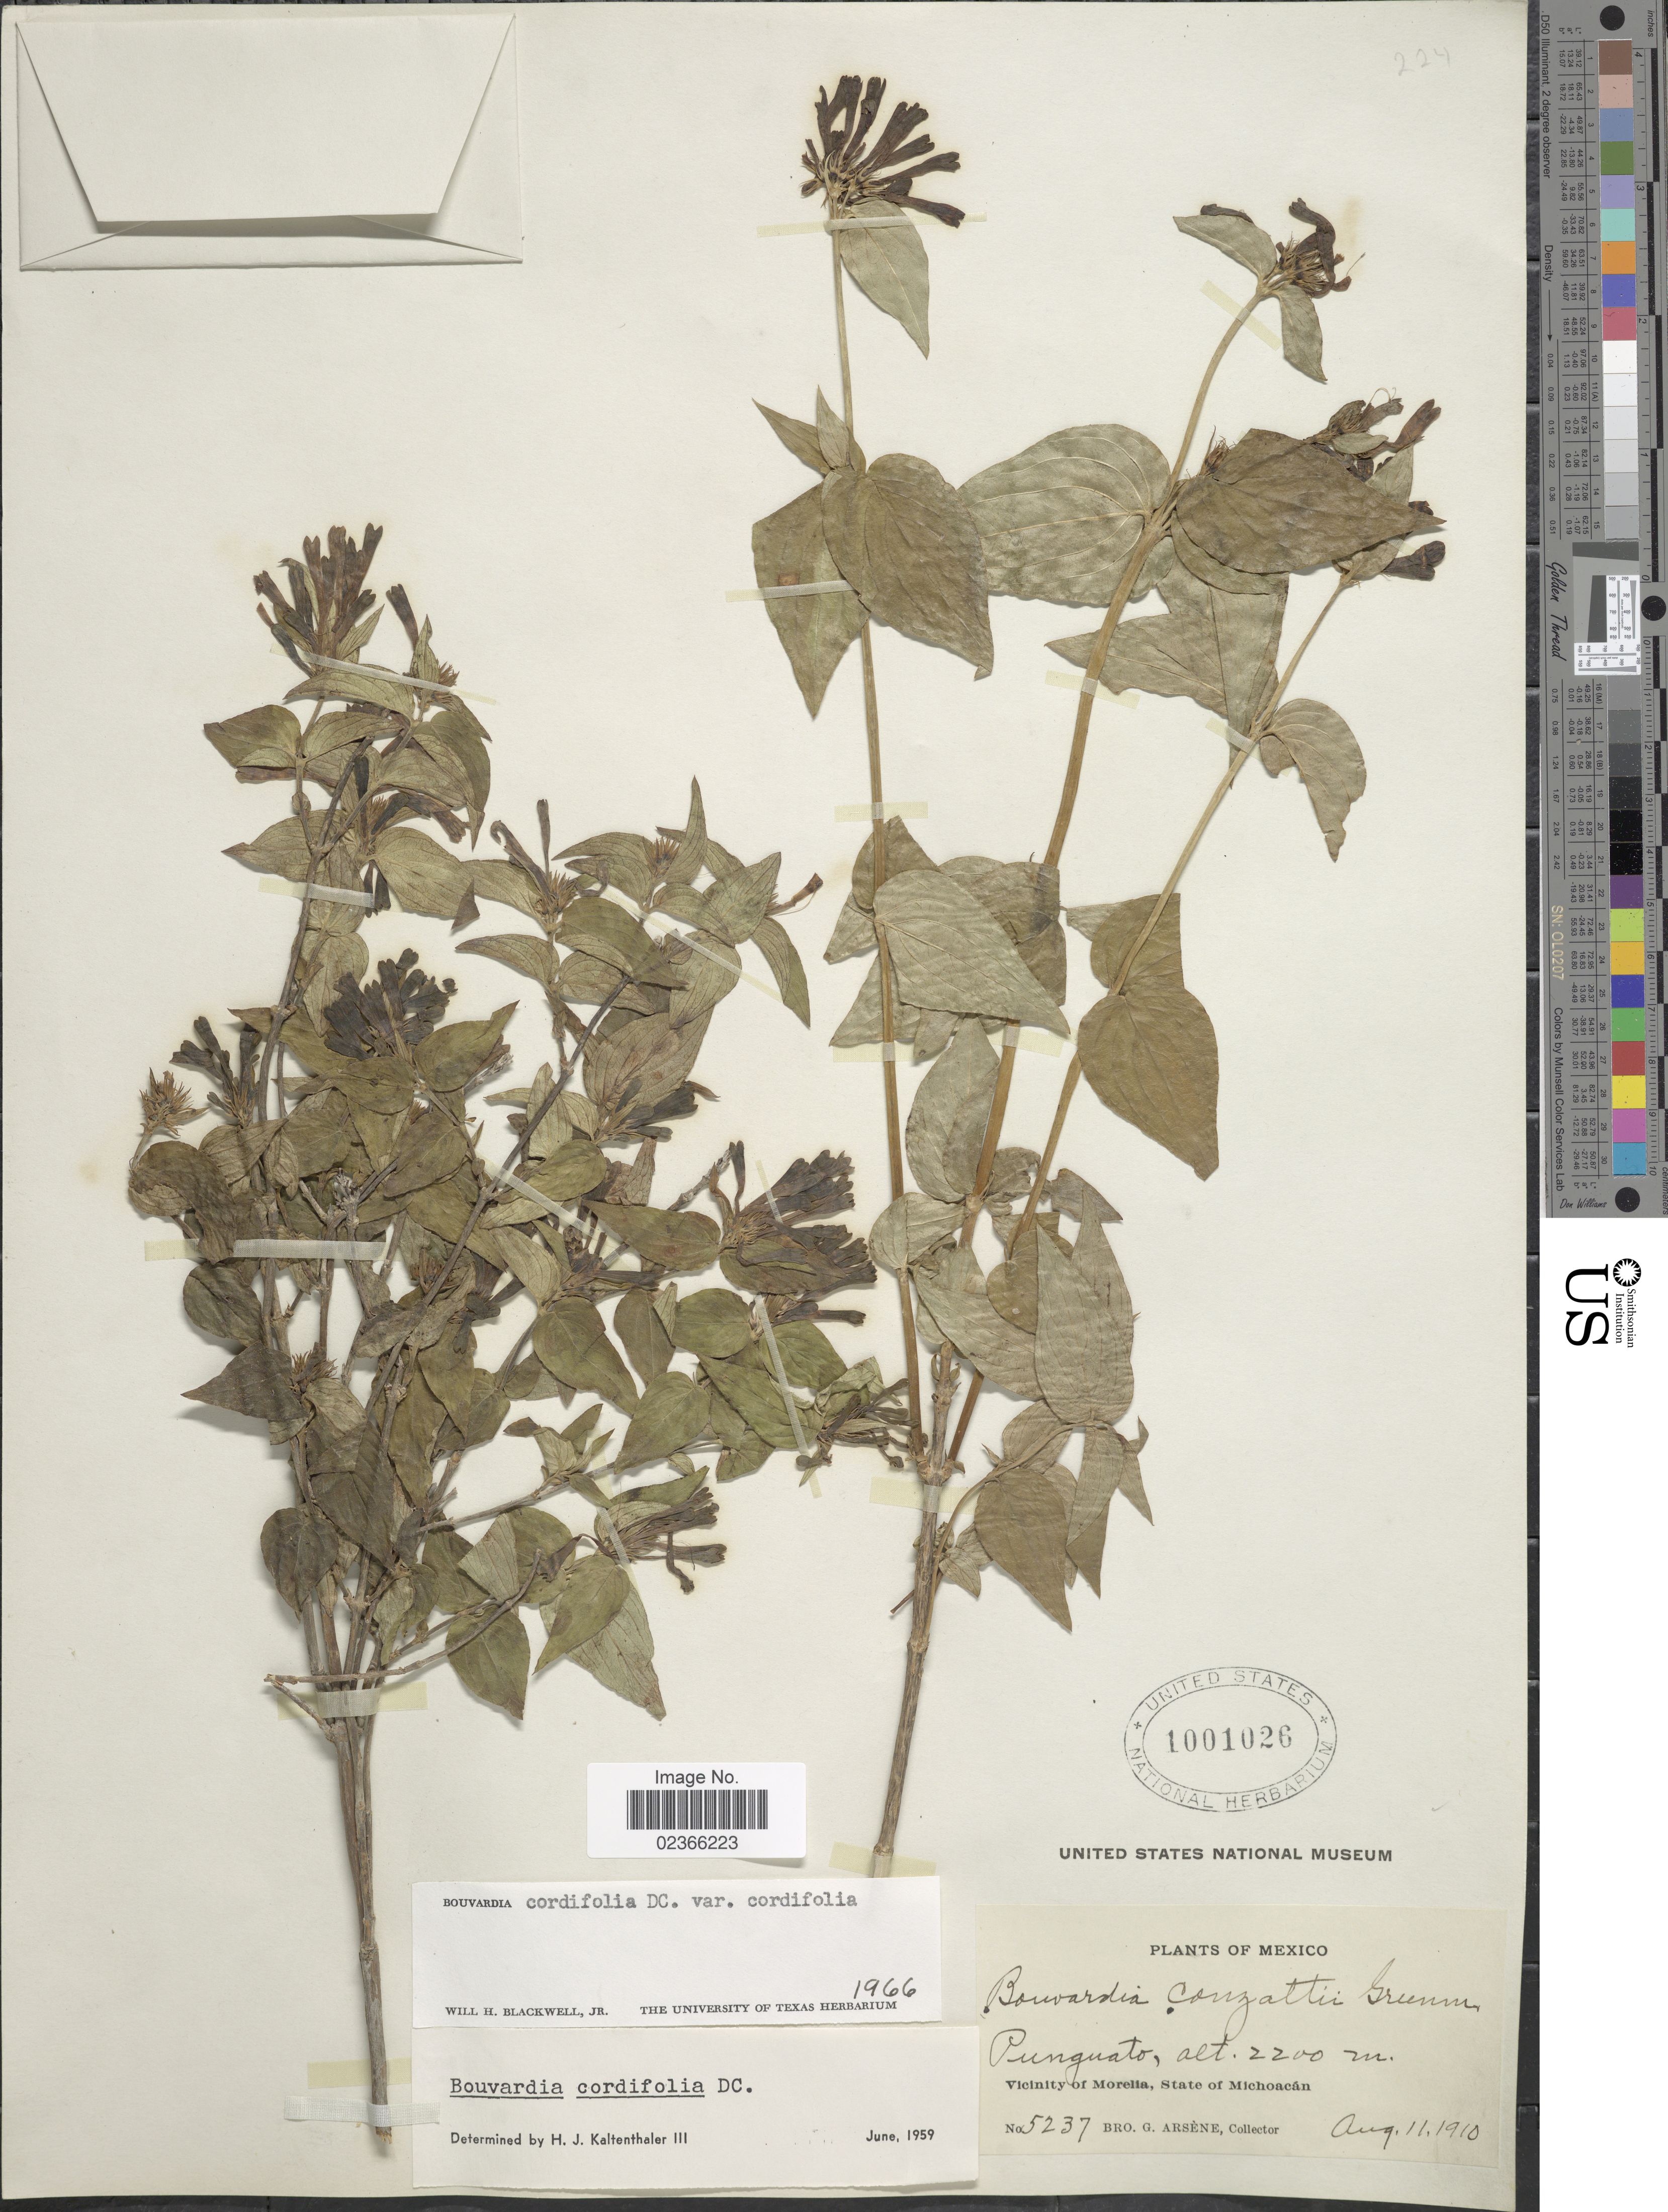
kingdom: Plantae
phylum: Tracheophyta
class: Magnoliopsida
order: Gentianales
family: Rubiaceae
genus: Bouvardia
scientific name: Bouvardia cordifolia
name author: DC.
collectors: Bro. G. Arsène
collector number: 5237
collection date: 1910-08-11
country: Mexico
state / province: Michoacán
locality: Punguato, Vicinity of Morelia, State of Michoacan.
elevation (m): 2200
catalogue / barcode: US 1001026